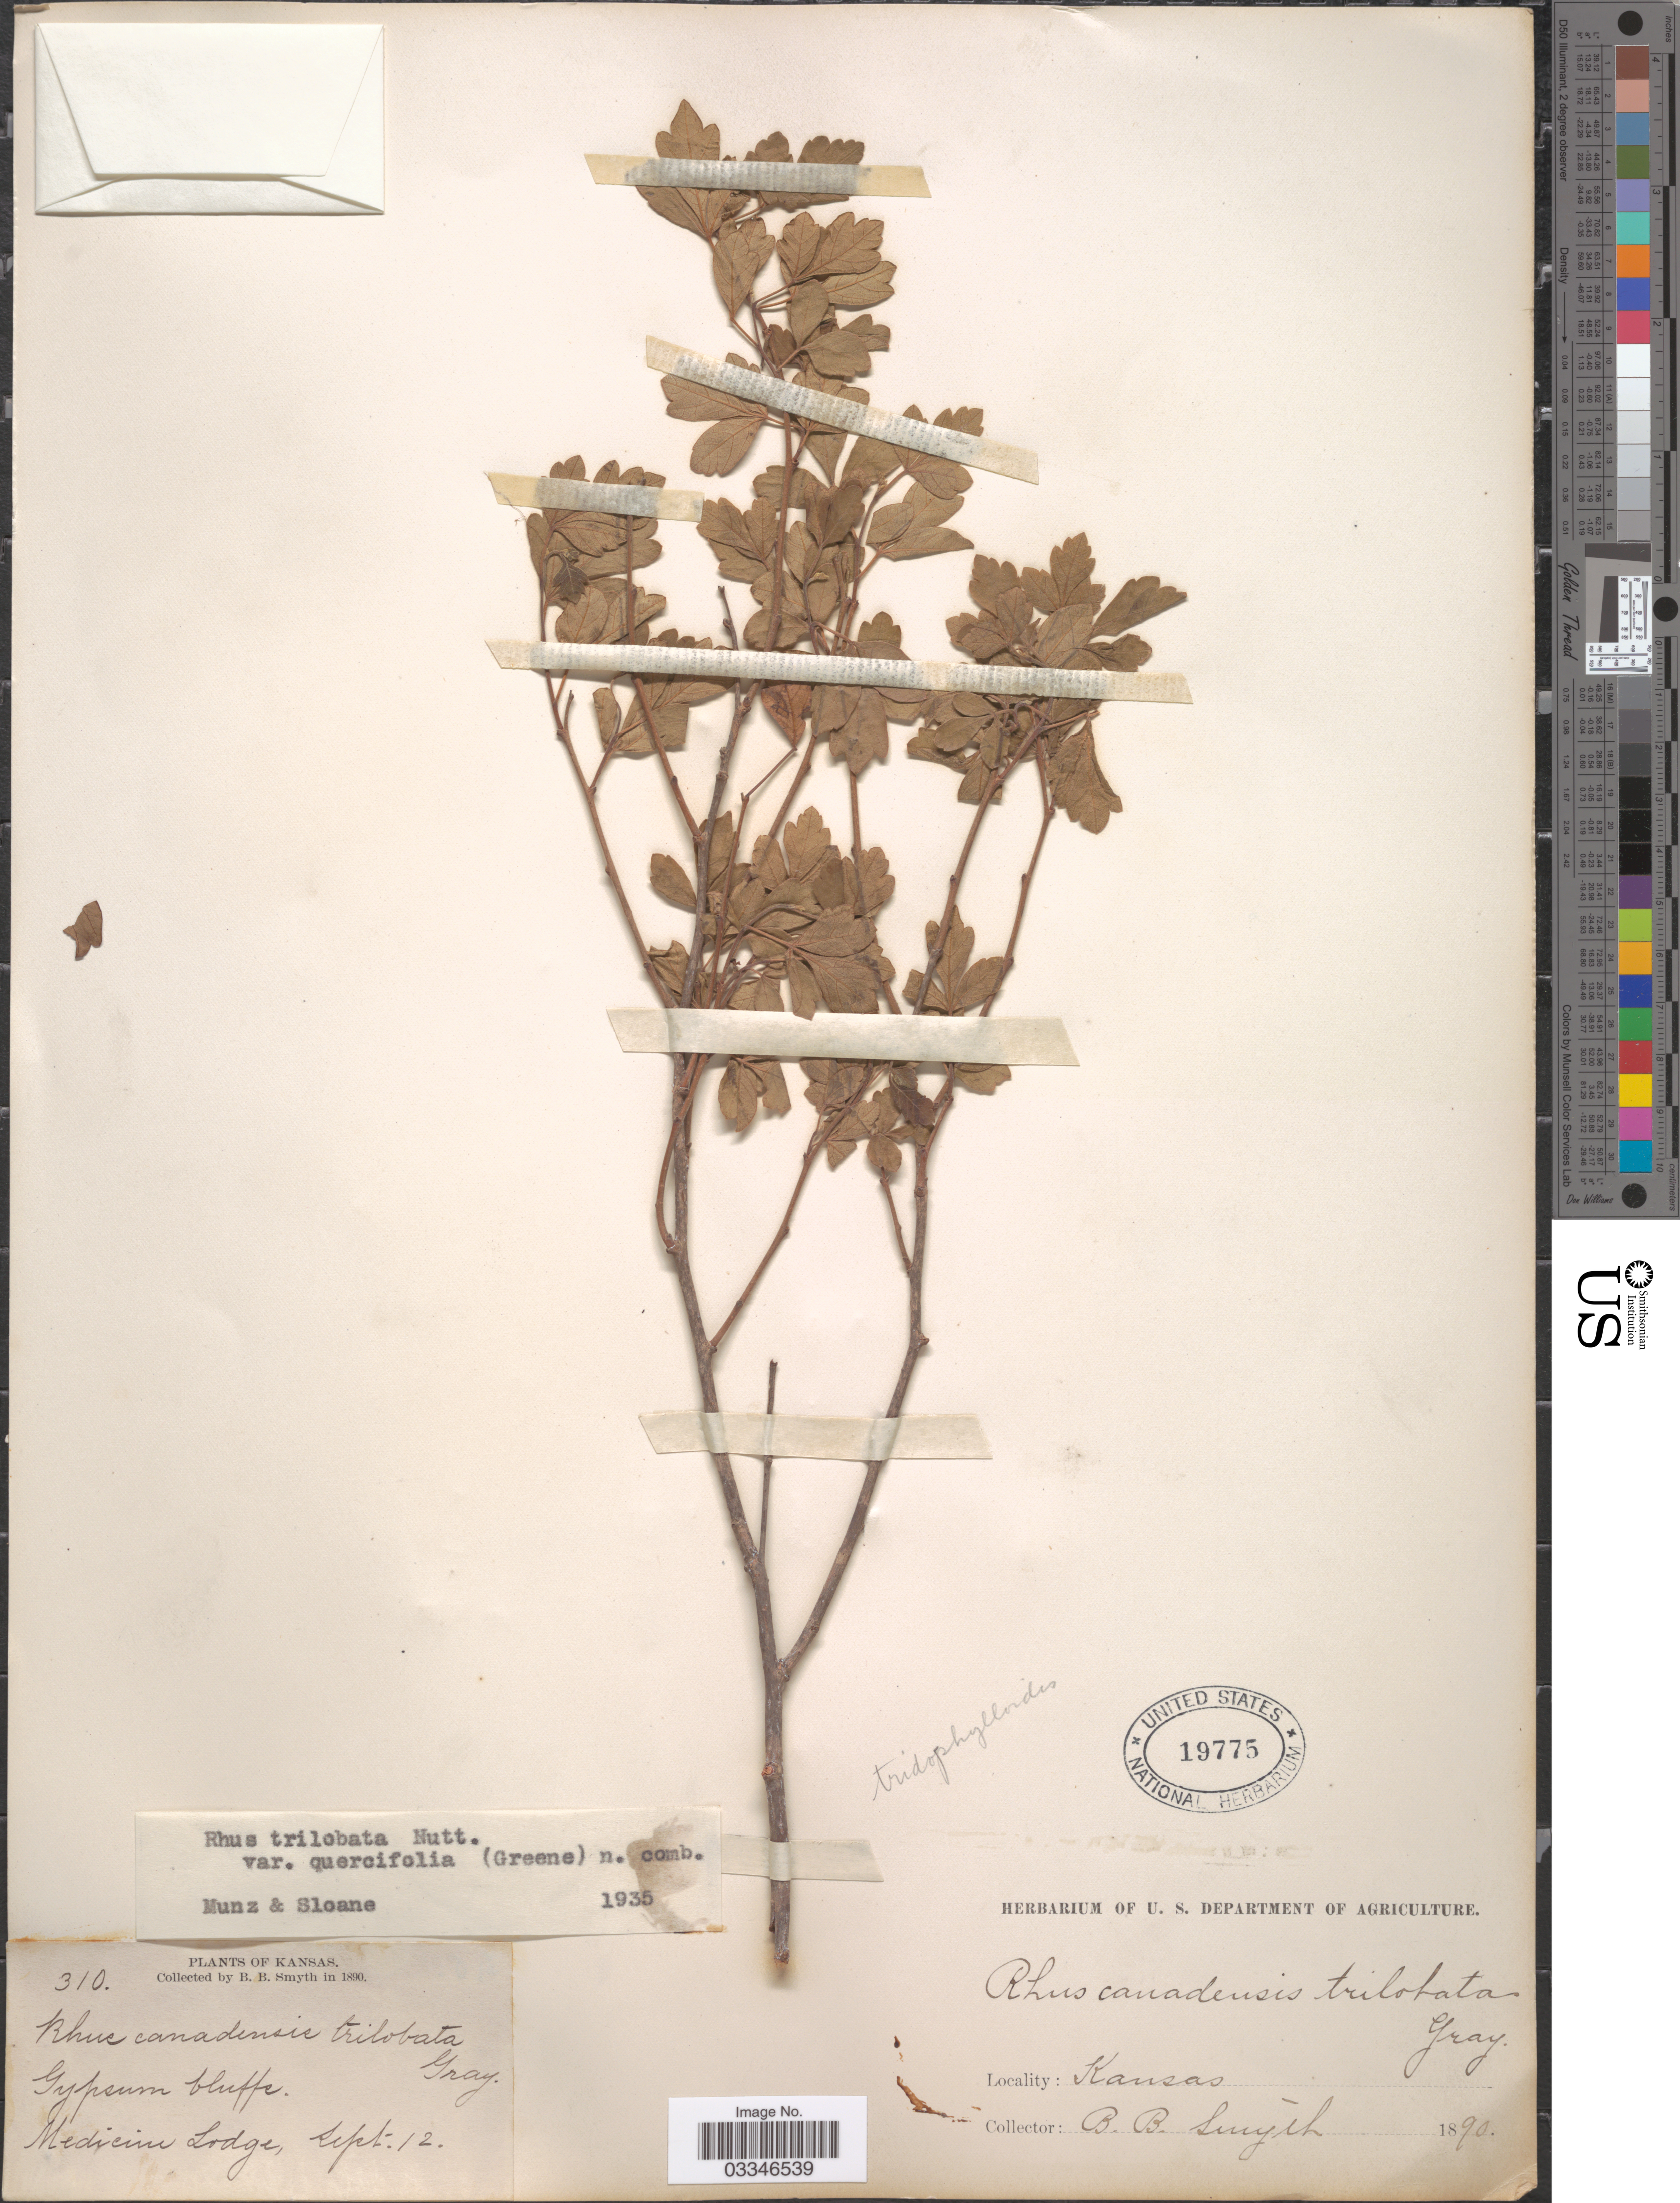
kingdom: Plantae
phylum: Tracheophyta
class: Magnoliopsida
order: Sapindales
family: Anacardiaceae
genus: Rhus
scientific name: Rhus trilobata var. quercifolia (Greene) Munz & Sloane ined.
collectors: B. Smyth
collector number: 310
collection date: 1893-09-12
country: United States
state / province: Kansas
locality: Gypsum bluffs, Medicine Lodge.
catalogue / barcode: US 19775